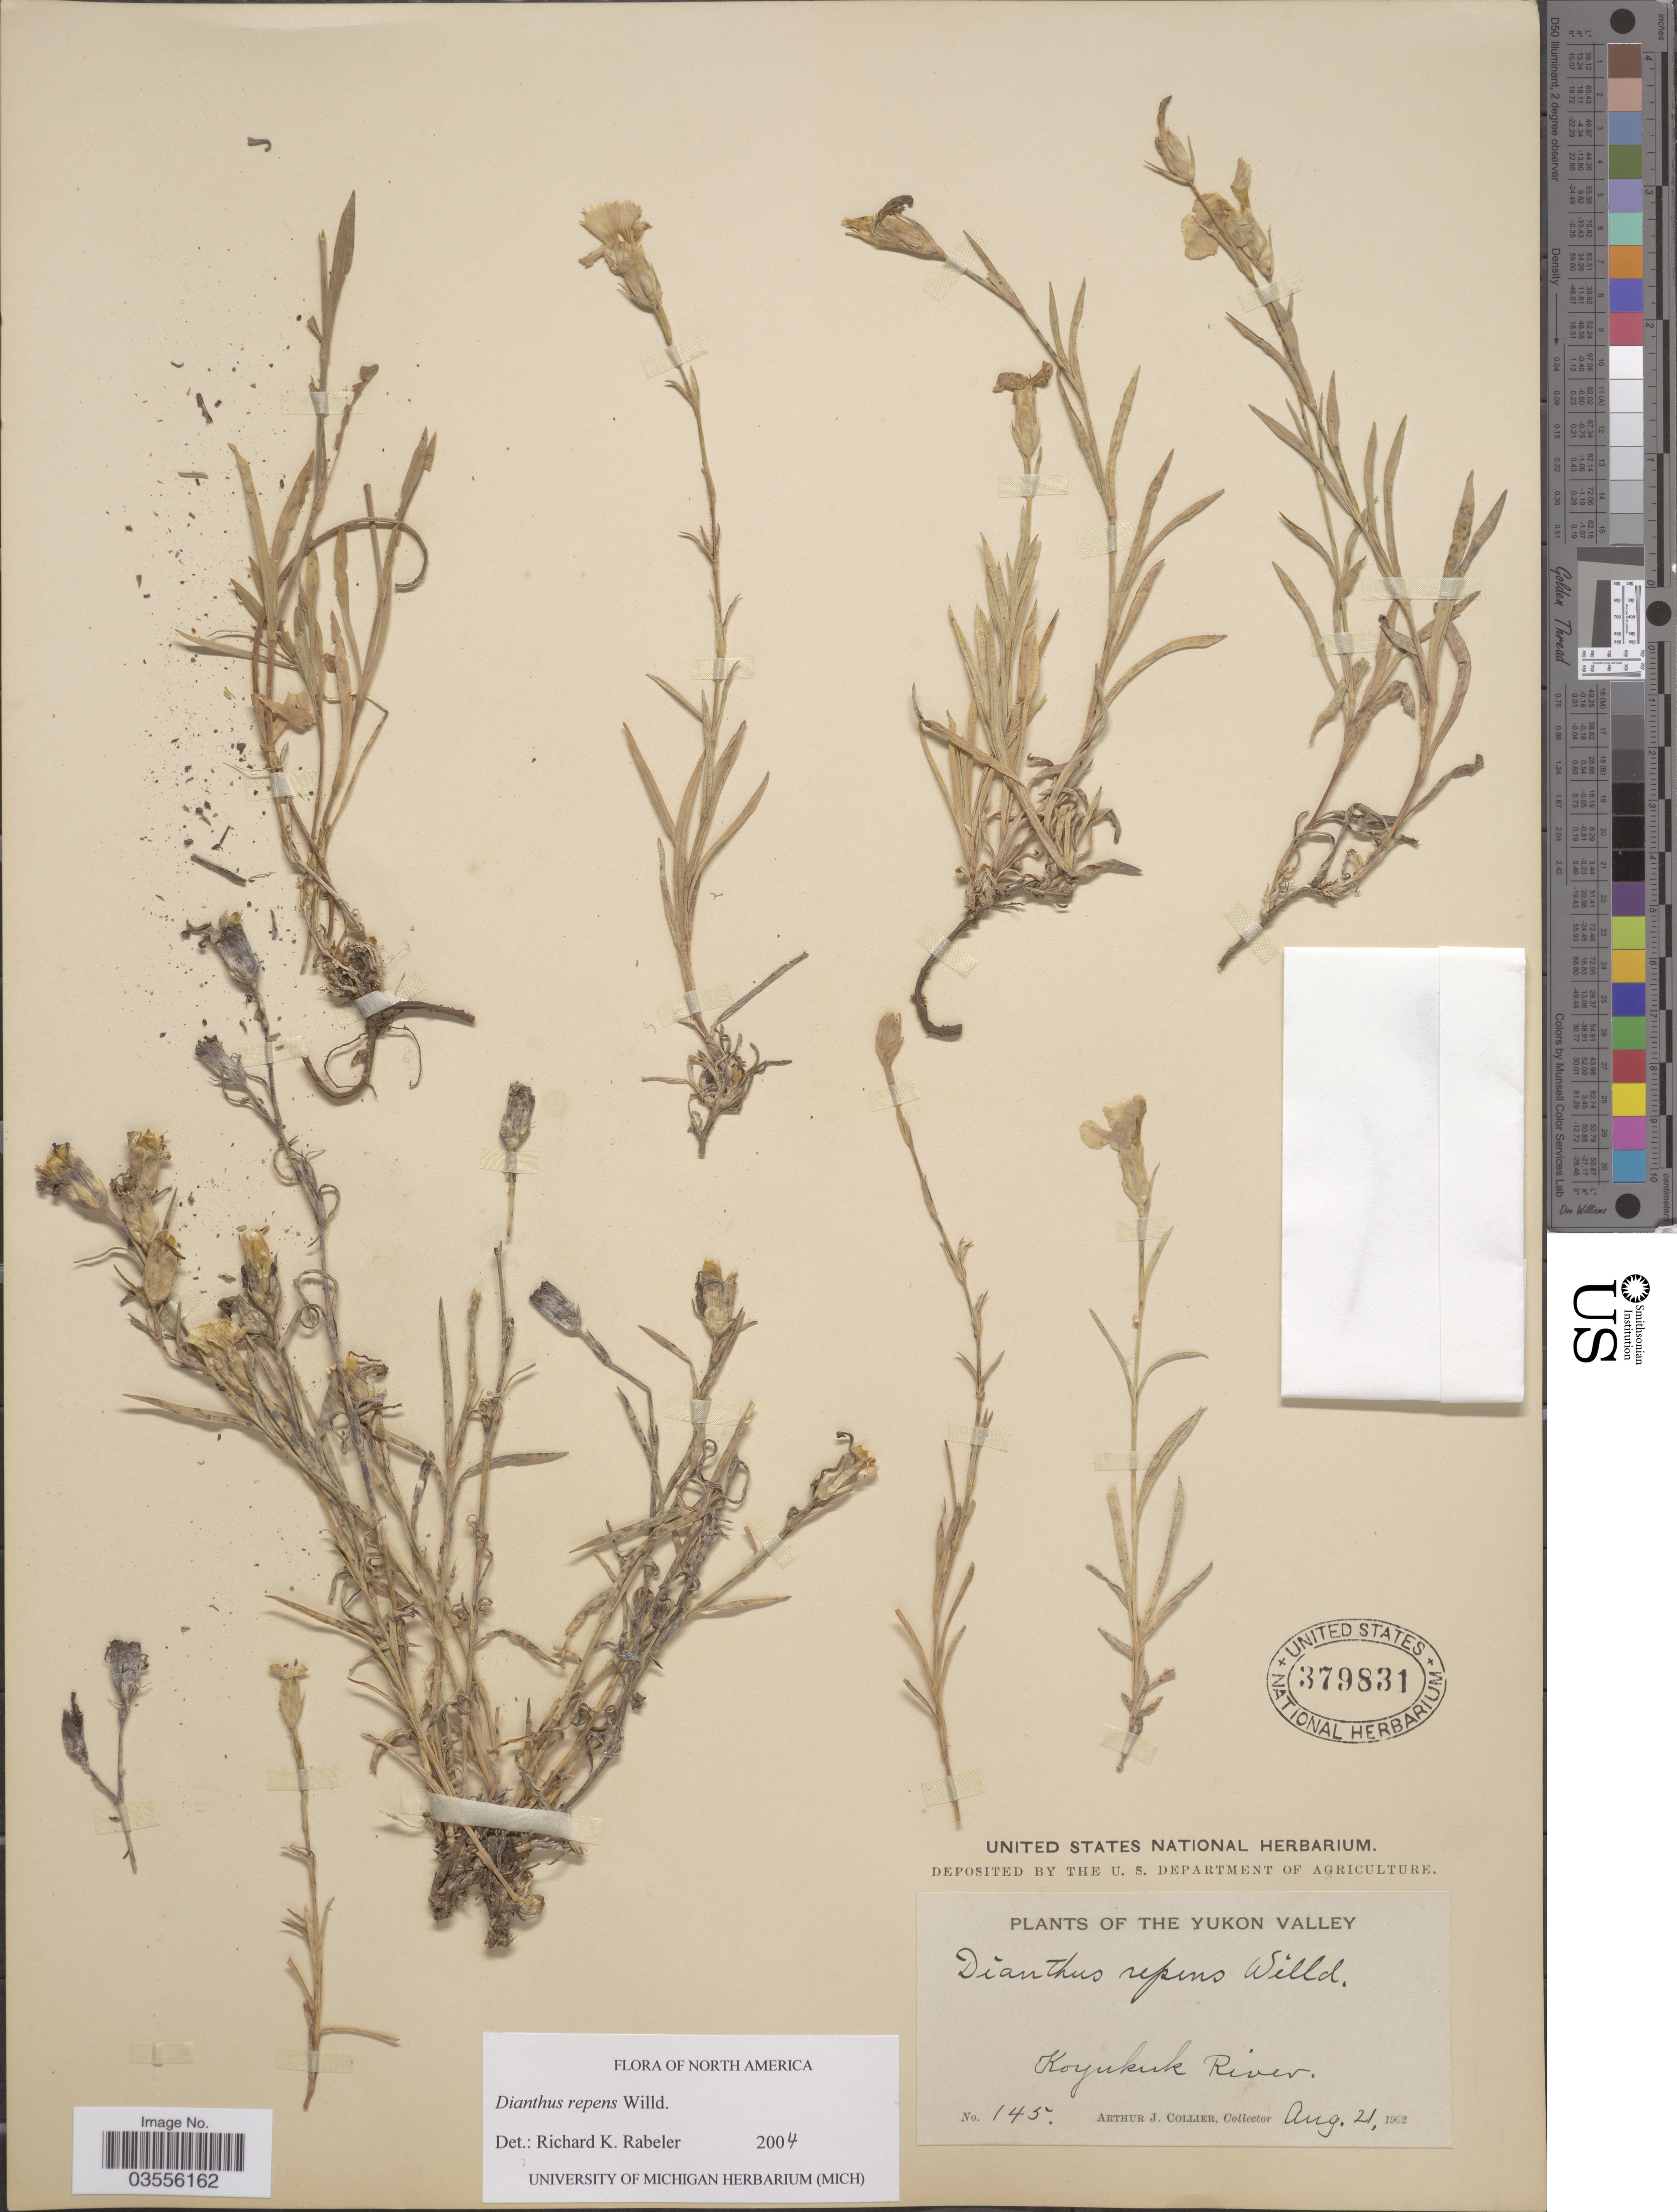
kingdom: Plantae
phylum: Tracheophyta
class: Magnoliopsida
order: Caryophyllales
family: Caryophyllaceae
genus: Dianthus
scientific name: Dianthus repens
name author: L.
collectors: A. Collier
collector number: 145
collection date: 1902-08-21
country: Canada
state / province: Yukon Territory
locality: Yukon Valley. Koyukuk River.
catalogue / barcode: US 379831